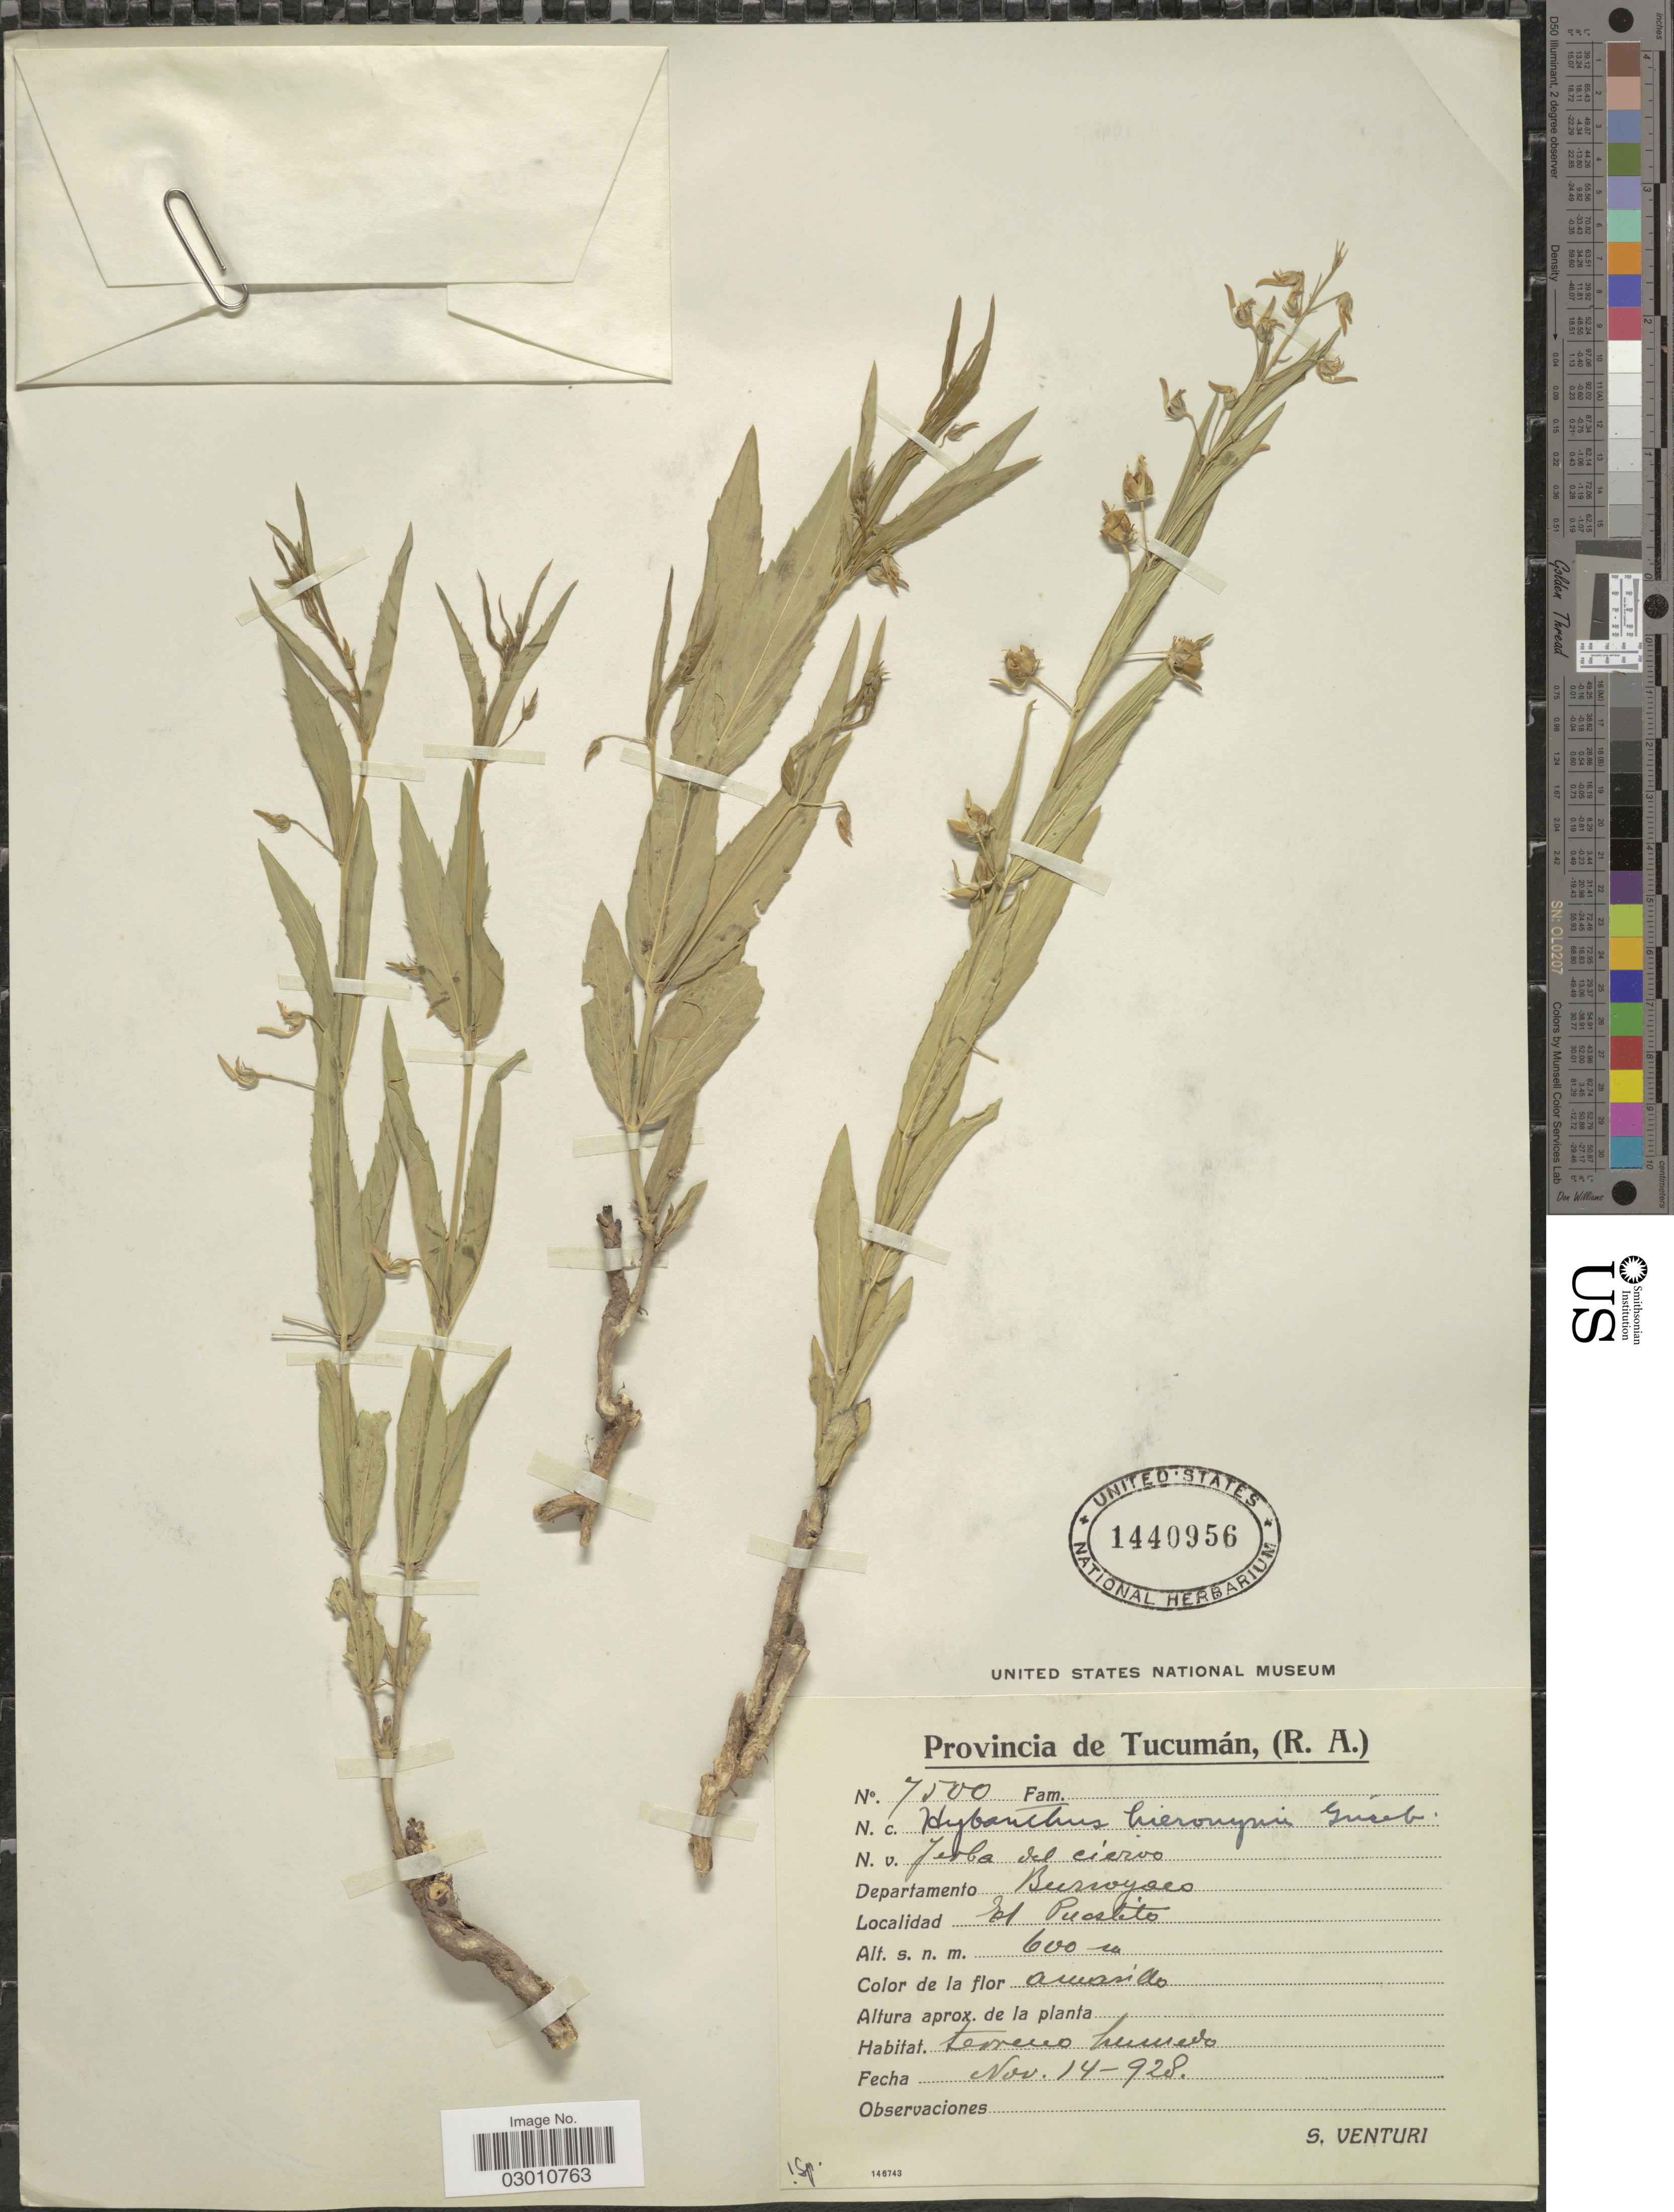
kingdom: Plantae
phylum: Tracheophyta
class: Magnoliopsida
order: Malpighiales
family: Violaceae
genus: Pombalia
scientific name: Pombalia oppositifolia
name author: (L.) Paula-Souza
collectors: S. Venturi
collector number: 7500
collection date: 1928-11-14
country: Argentina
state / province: Tucuman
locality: (R.A.). Departamento Burroyaco. El Puestito.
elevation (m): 600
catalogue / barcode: US 1440956